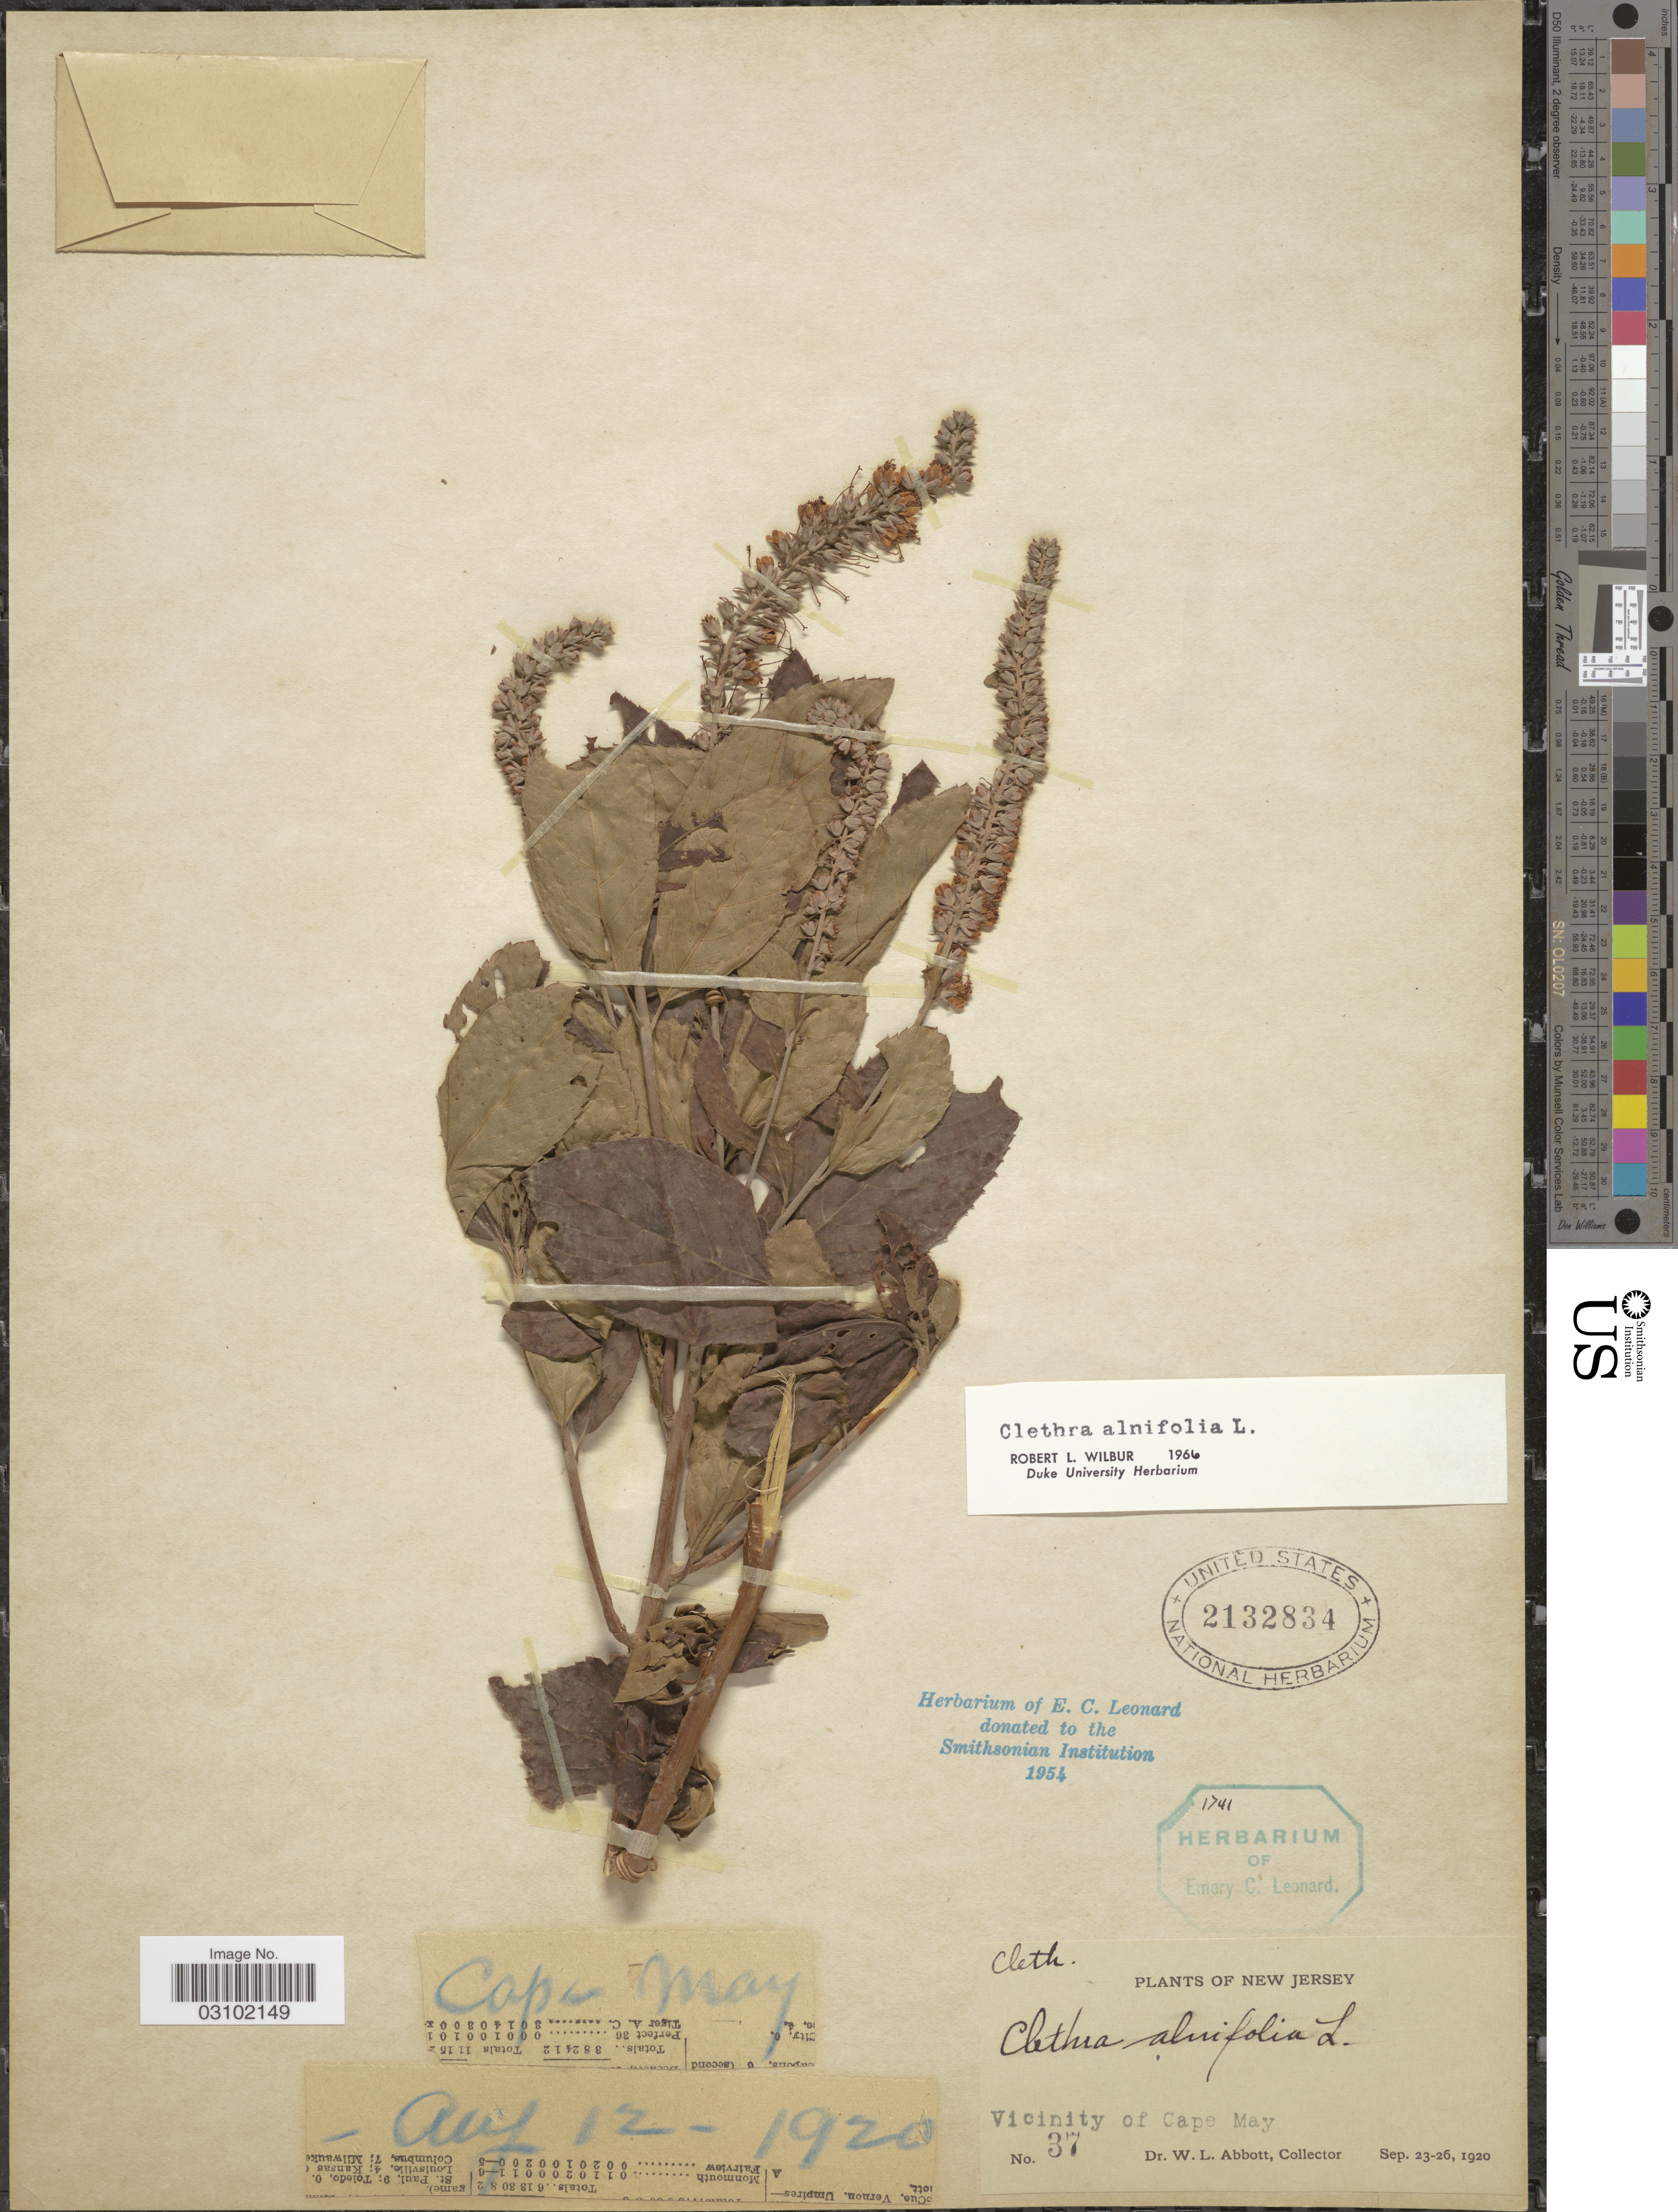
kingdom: Plantae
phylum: Tracheophyta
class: Magnoliopsida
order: Ericales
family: Clethraceae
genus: Clethra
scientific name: Clethra alnifolia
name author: L.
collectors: W. L. Abbott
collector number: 37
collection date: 1920-09-23/1920-09-26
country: United States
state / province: New Jersey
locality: Vicinity of Cape May.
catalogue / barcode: US 2132834